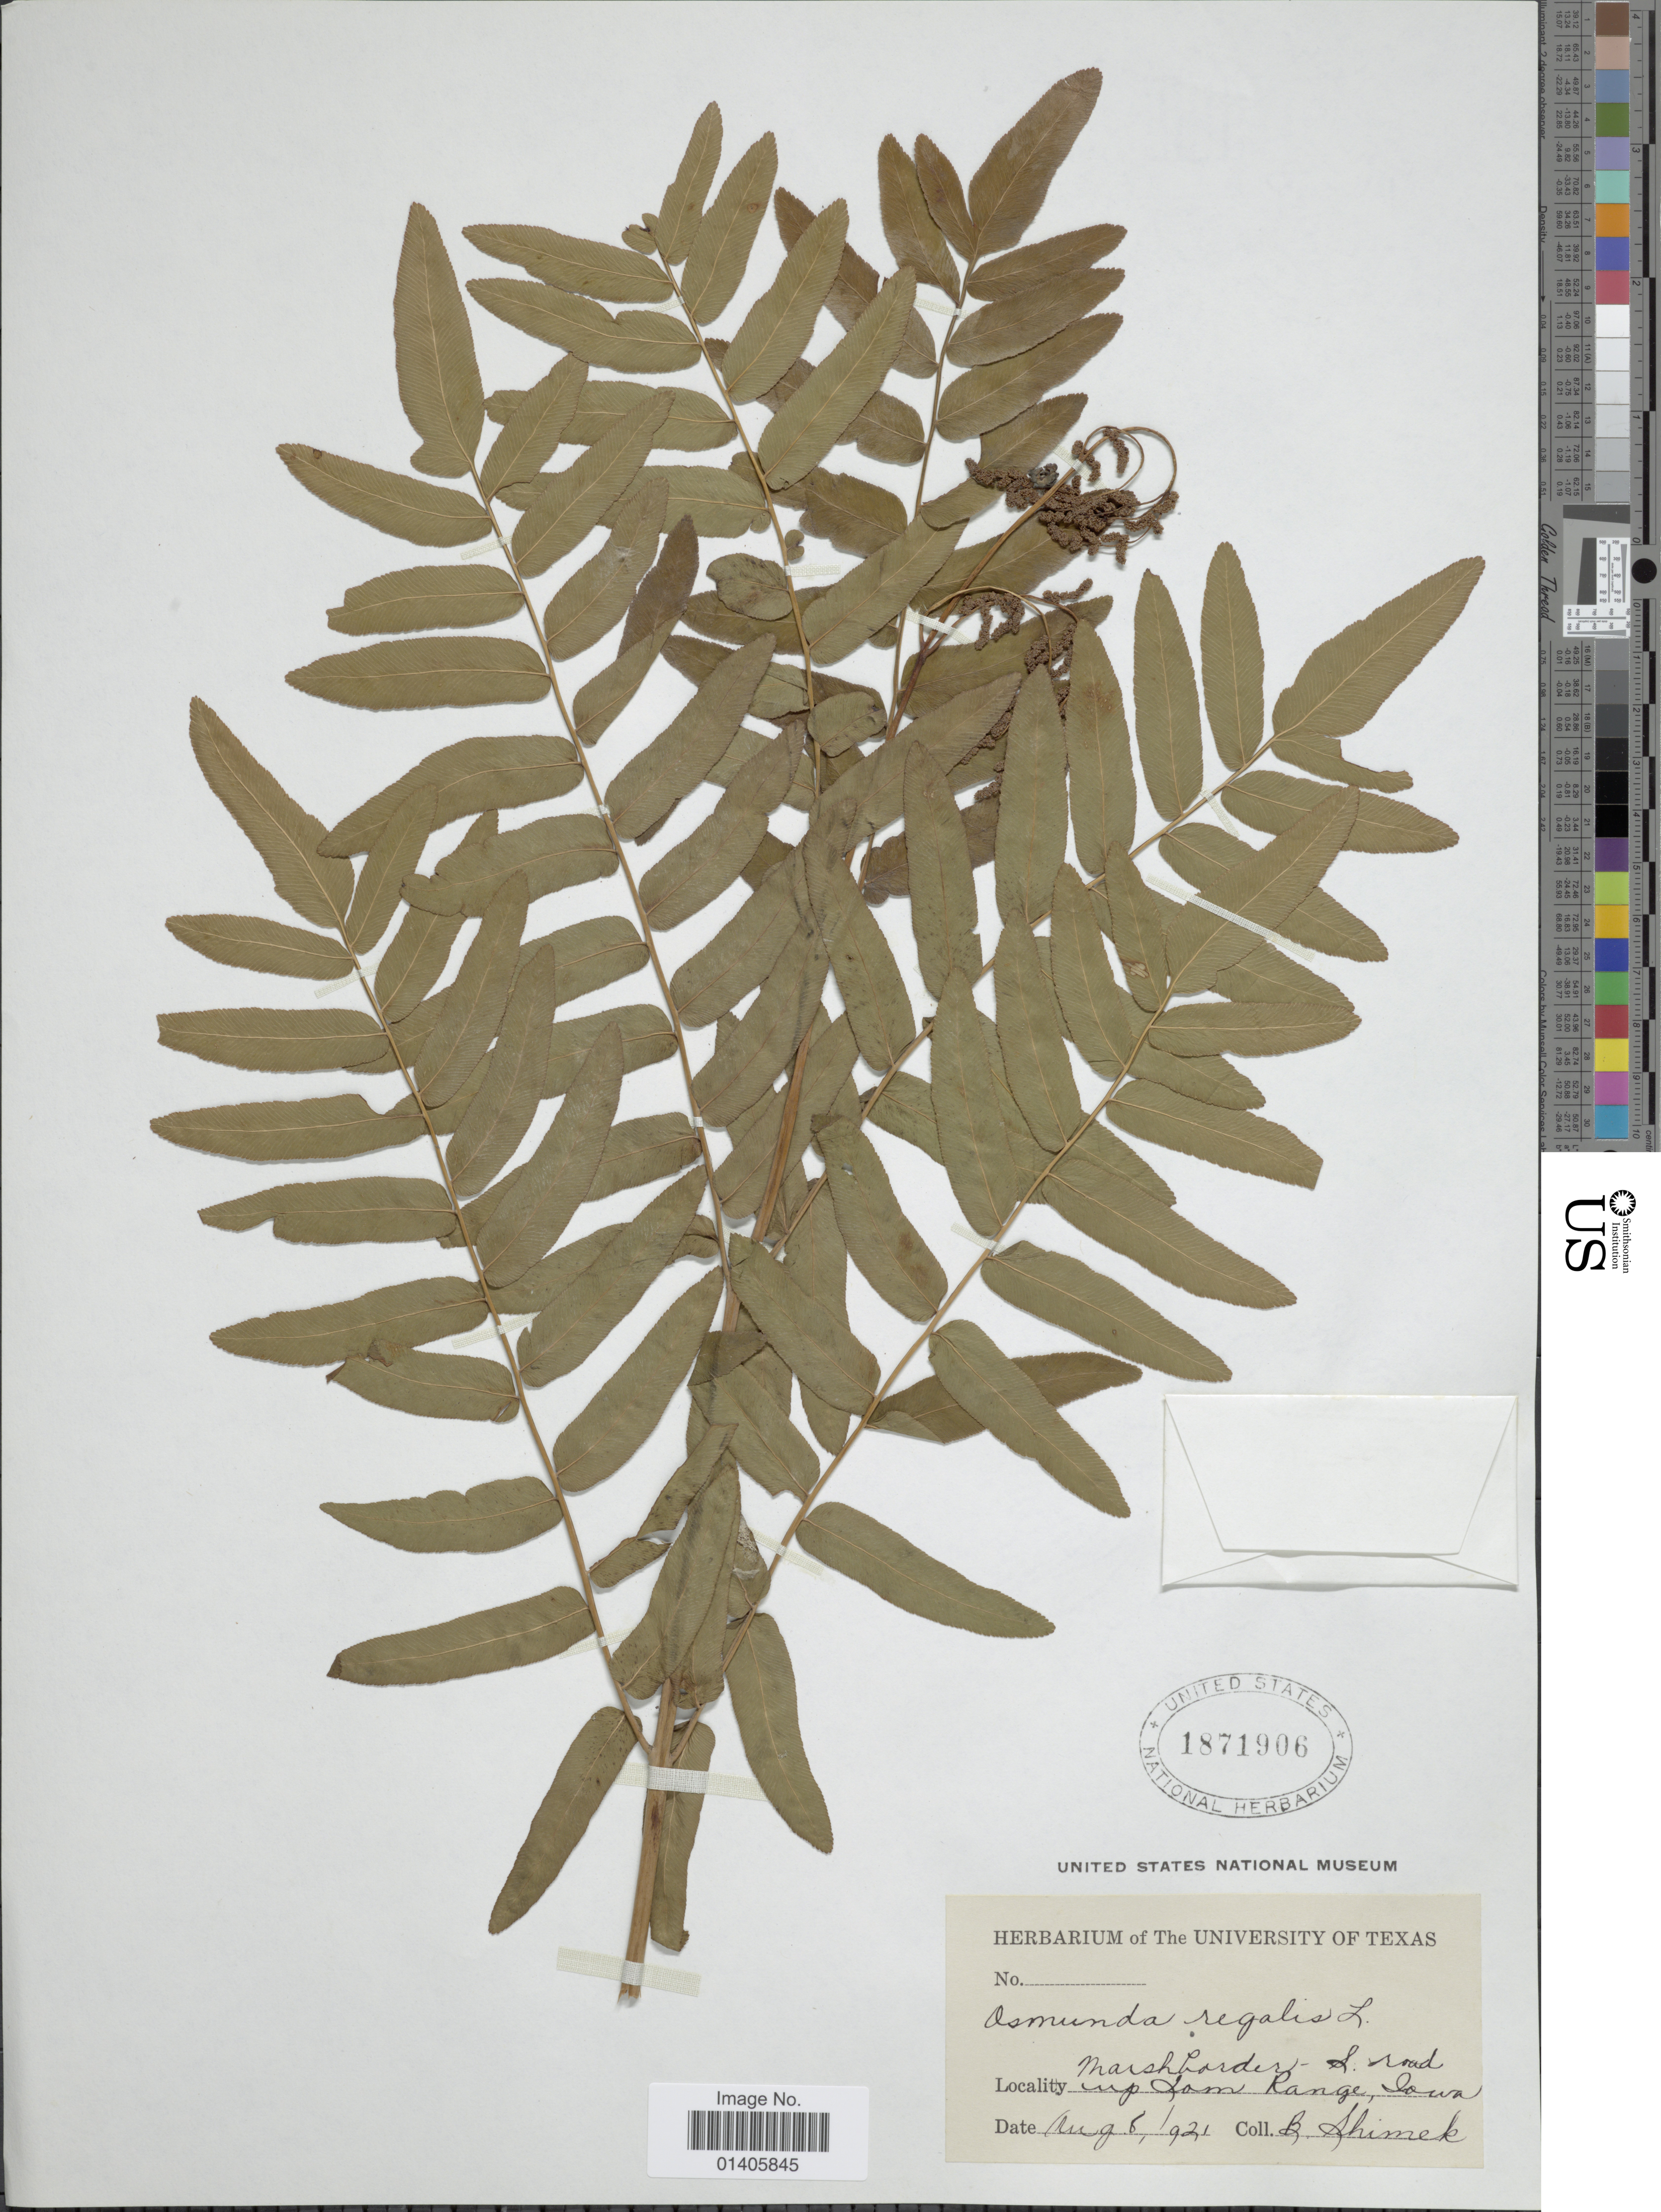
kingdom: Plantae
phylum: Tracheophyta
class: Polypodiopsida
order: Osmundales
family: Osmundaceae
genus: Osmunda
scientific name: Osmunda regalis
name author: L.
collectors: B. Schimek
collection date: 1921-08-08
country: United States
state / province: Iowa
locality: S. road up Tom Range.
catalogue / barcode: US 1871906